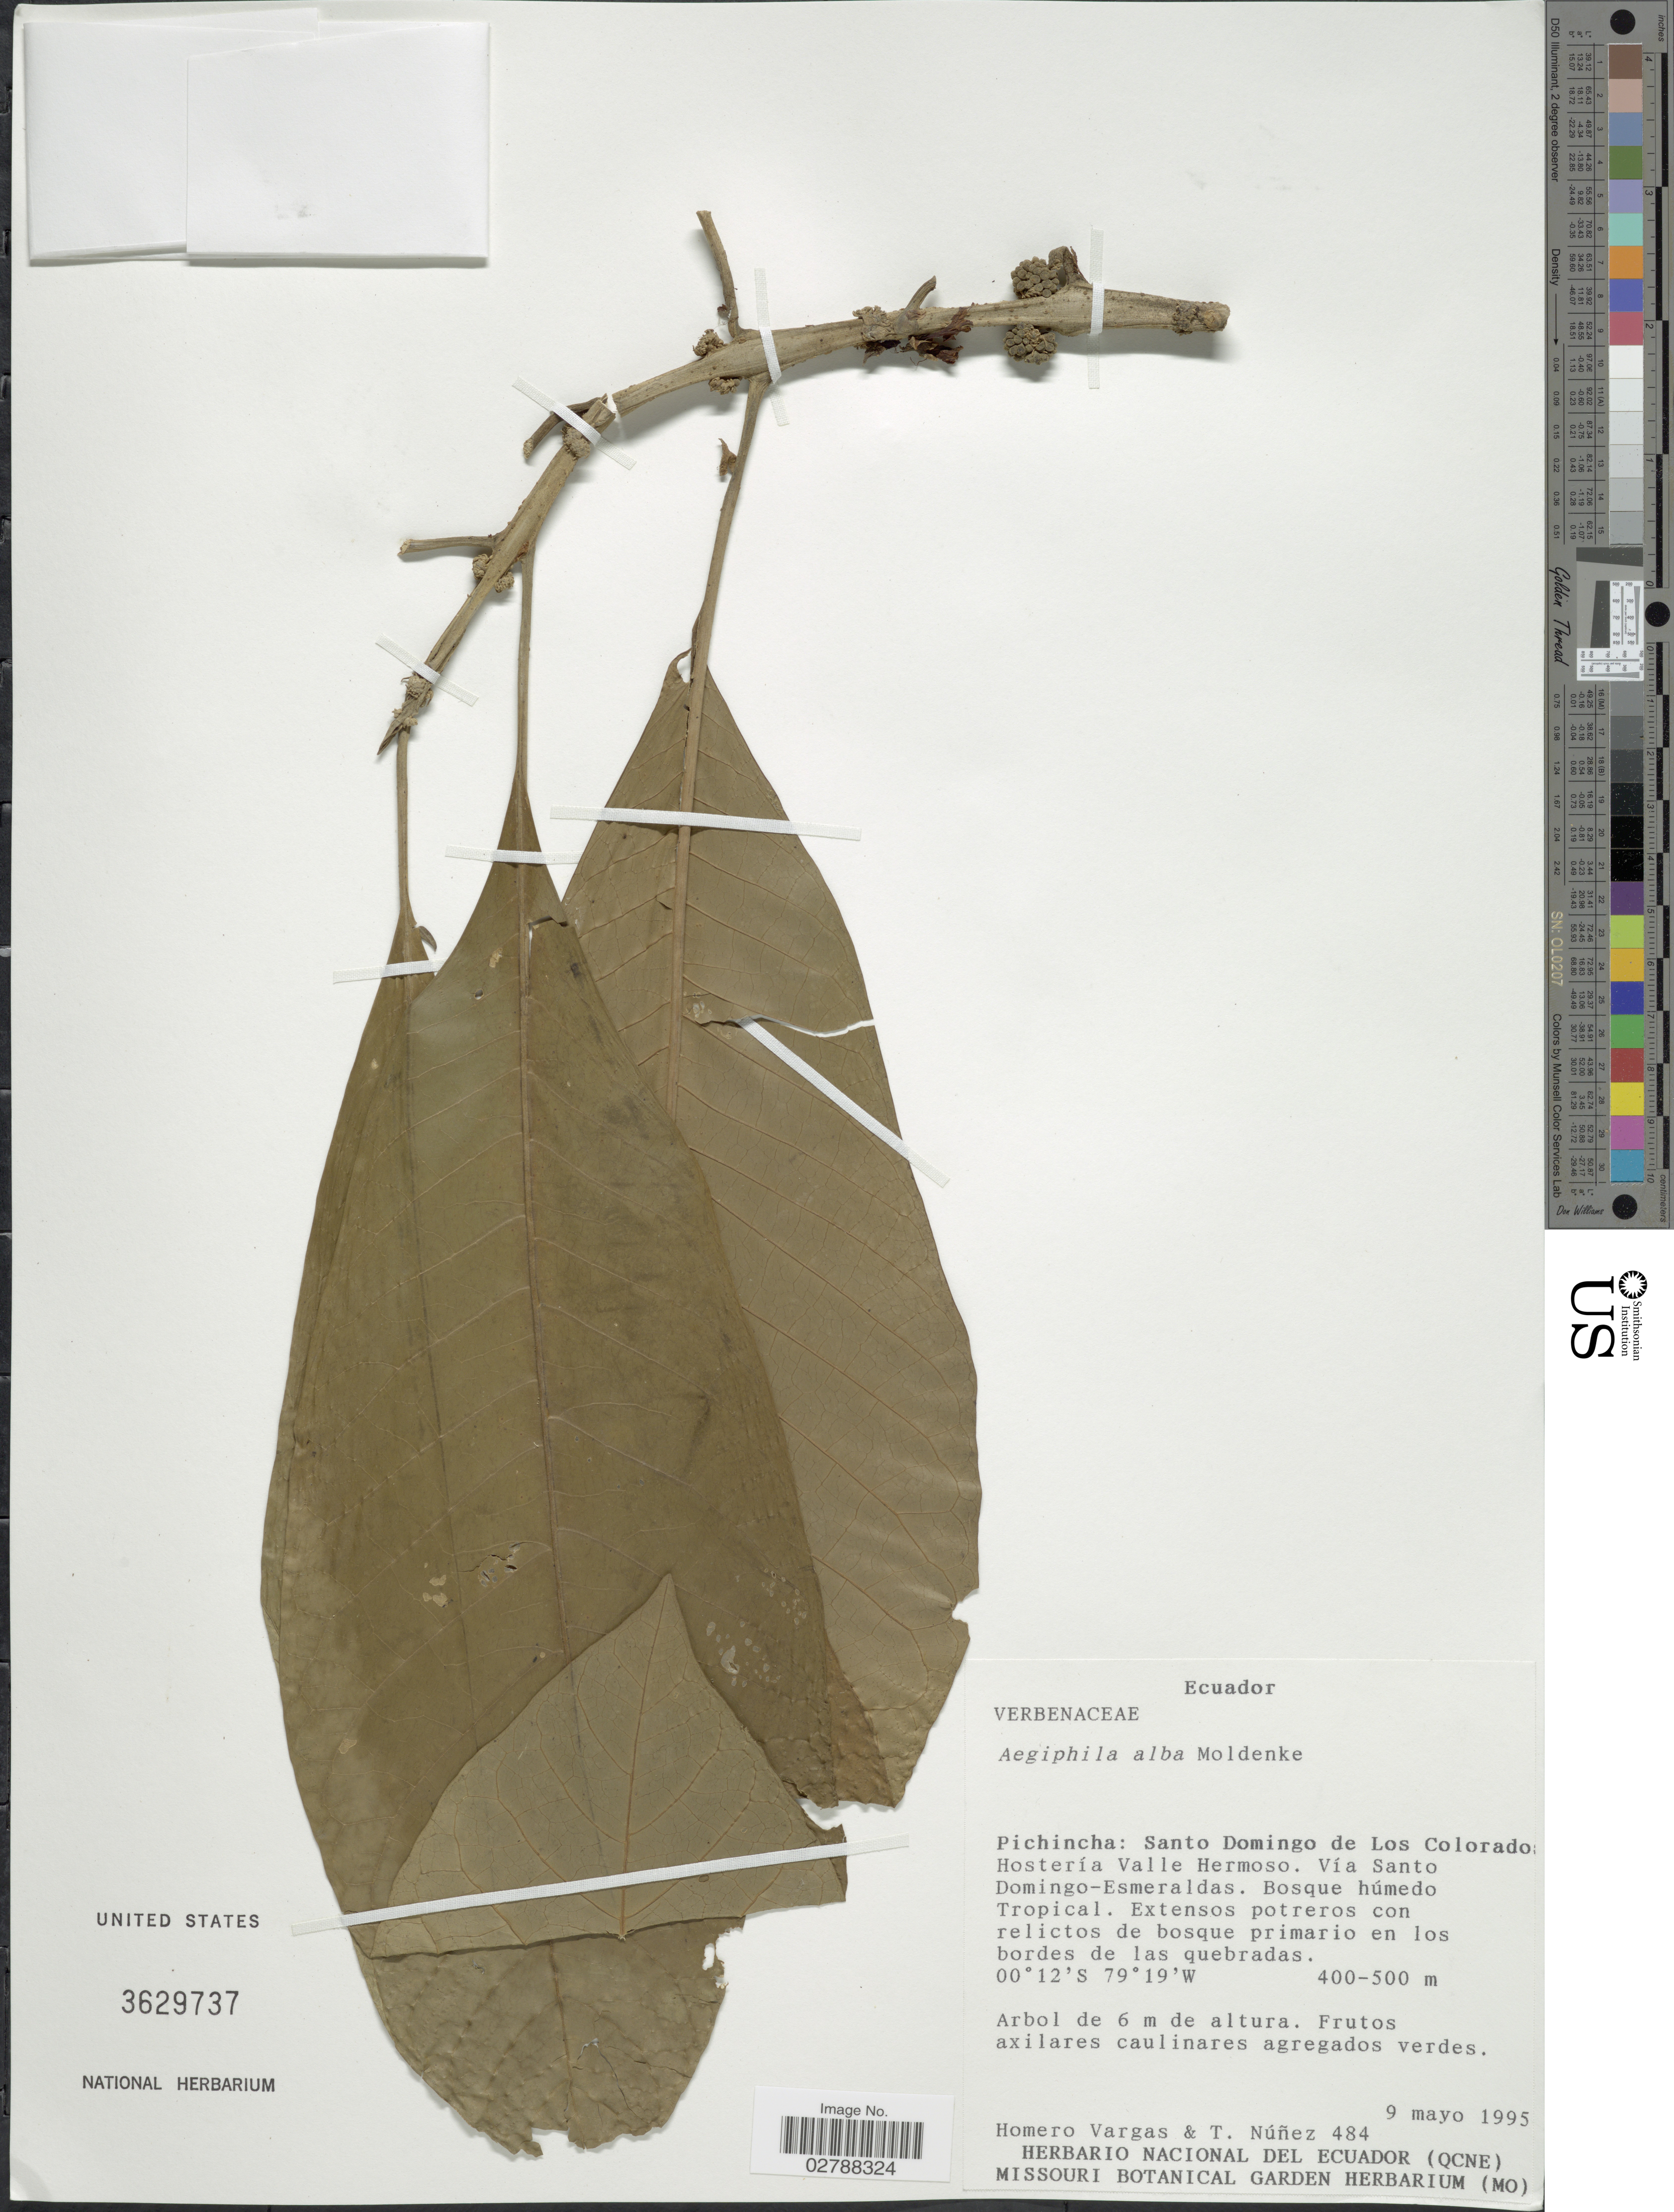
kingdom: Plantae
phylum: Tracheophyta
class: Magnoliopsida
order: Lamiales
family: Lamiaceae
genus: Aegiphila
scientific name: Aegiphila alba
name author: Moldenke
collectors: H. Vargas & T. Núñez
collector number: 484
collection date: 1995-05-09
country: Ecuador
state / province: Pichincha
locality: Santo Domingo de Los Colorado, Hostería Valle Hermoso. Vía Santo Domingo-Esmeraldas.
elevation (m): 400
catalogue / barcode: US 3629737